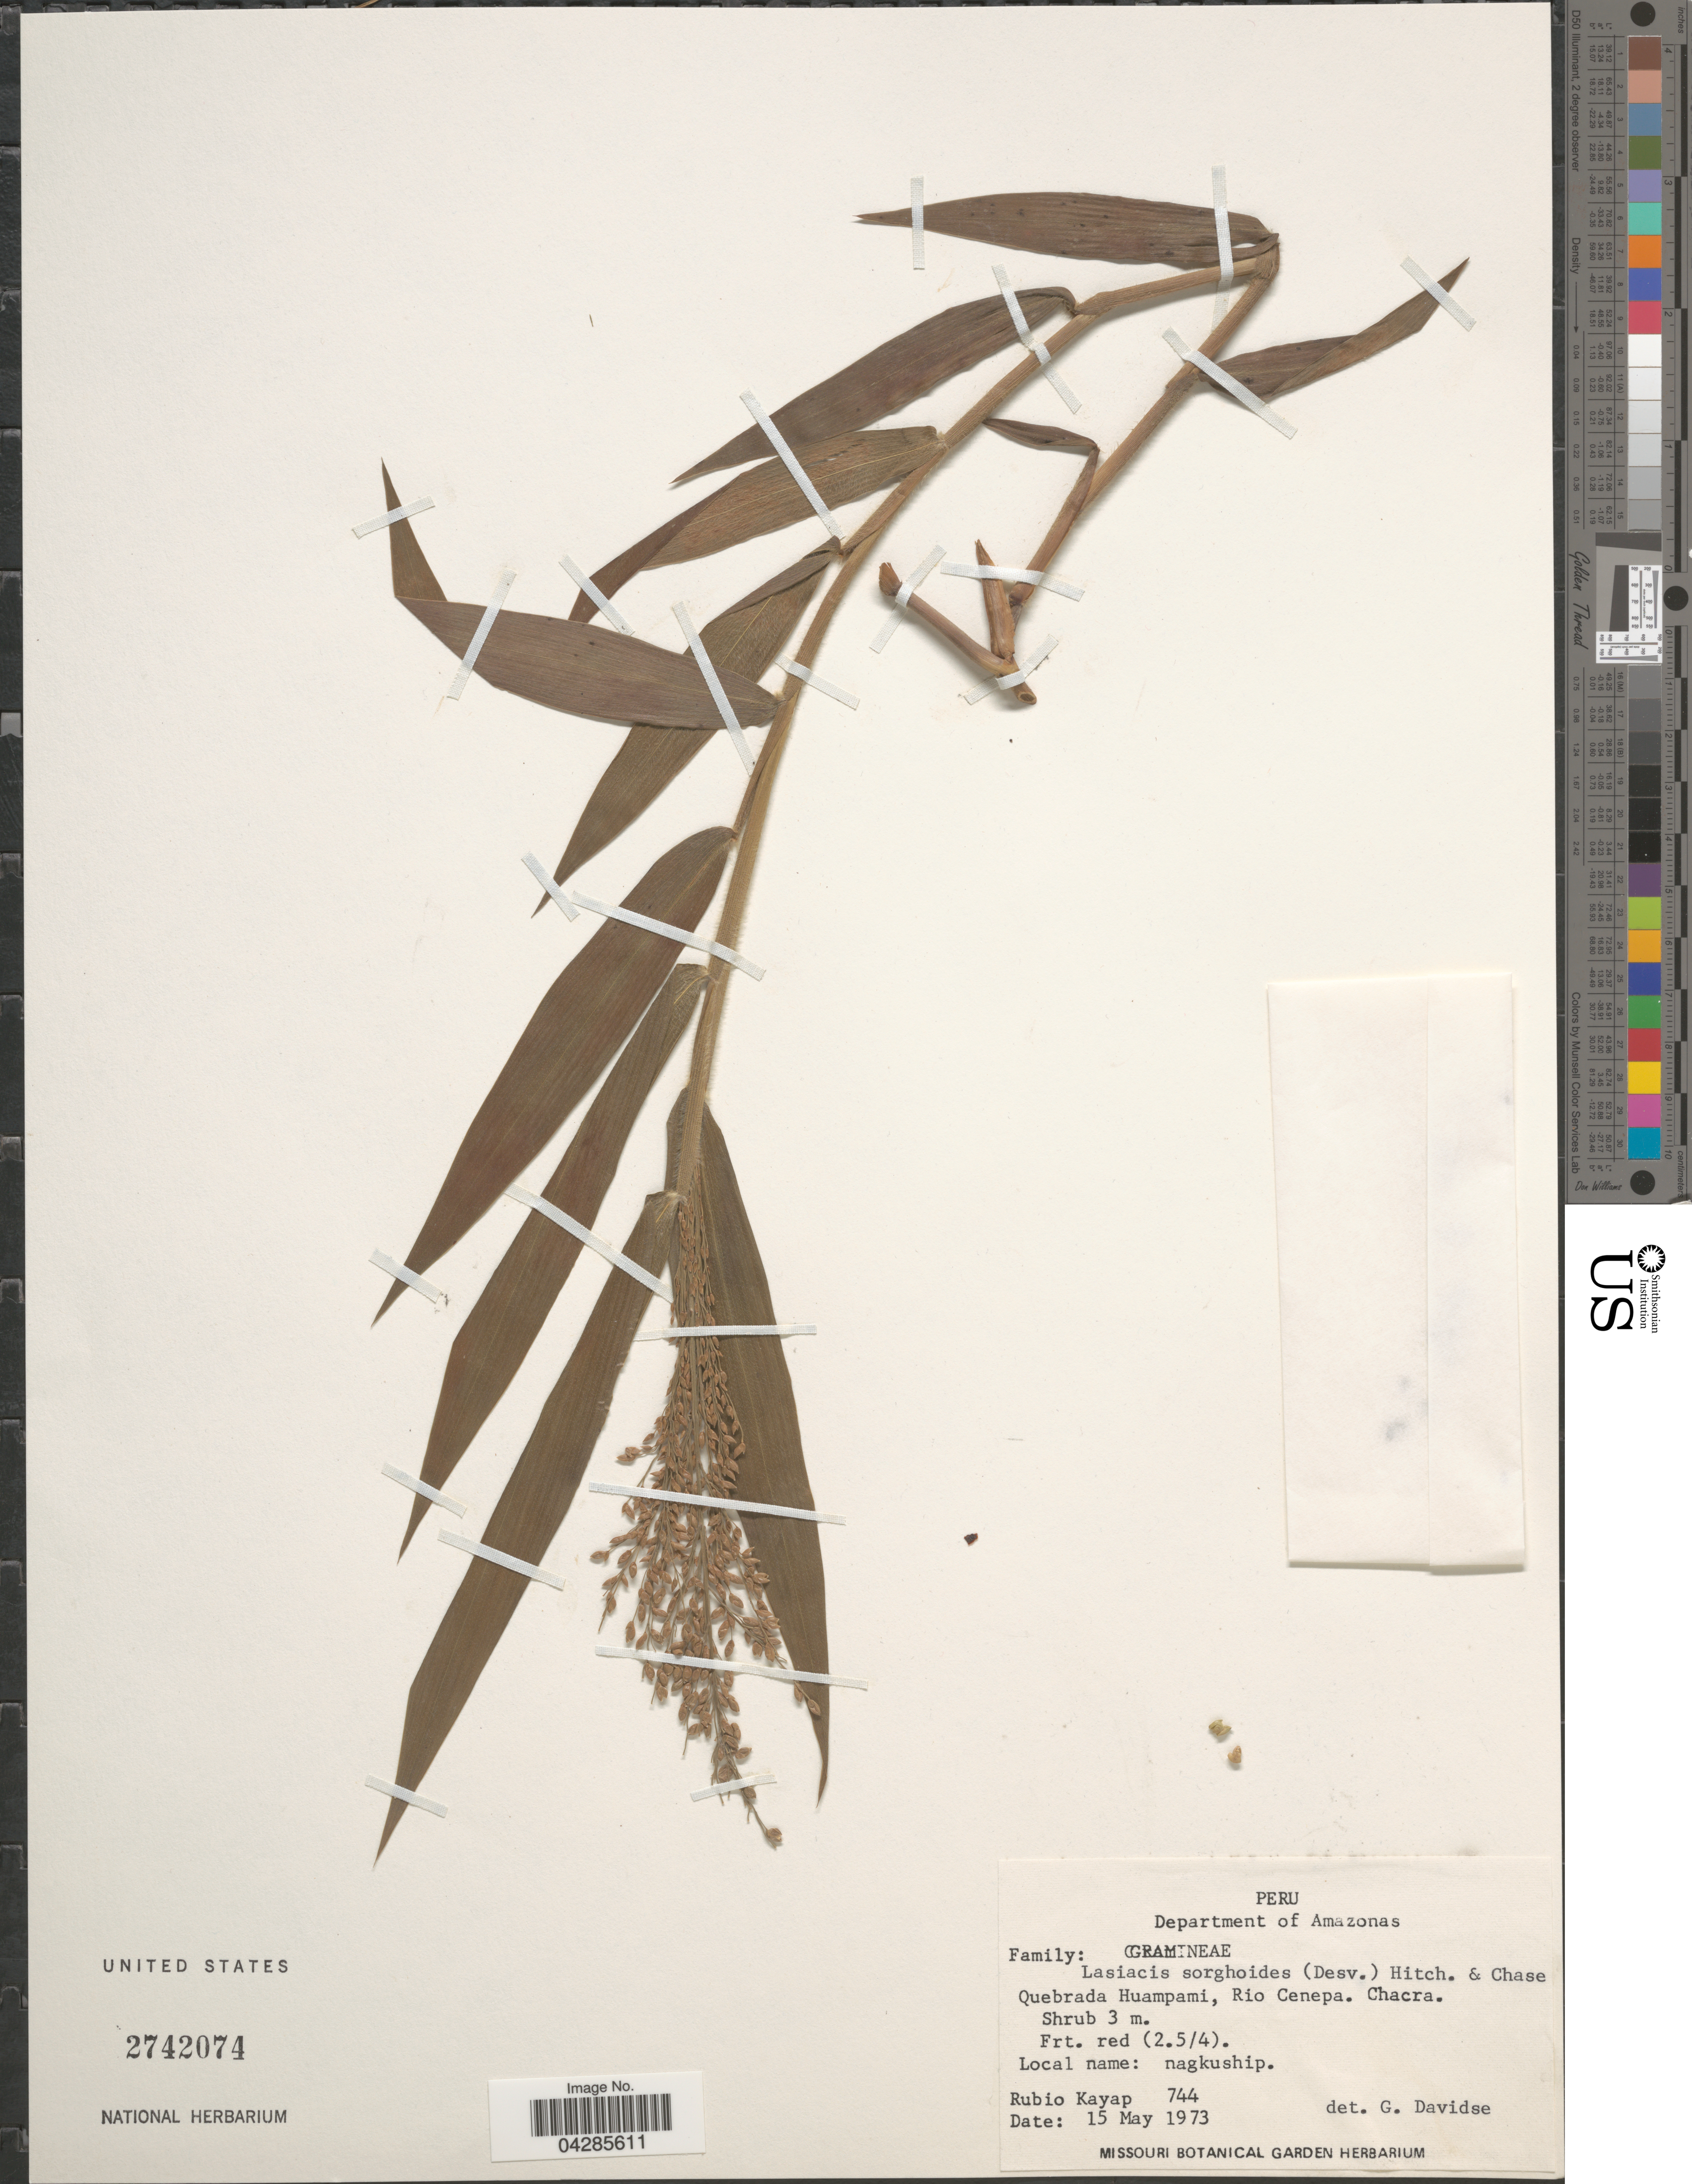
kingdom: Plantae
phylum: Tracheophyta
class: Liliopsida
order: Poales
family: Poaceae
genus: Lasiacis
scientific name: Lasiacis sorghoidea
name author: (Desv. ex Ham.) Hitchc. & Chase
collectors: R. Kayap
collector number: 744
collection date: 1973-05-15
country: Peru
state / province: Amazonas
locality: Department of Amazonas. Quebrada Huampami, Rio Cenepa. Chacra.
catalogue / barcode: US 2742074